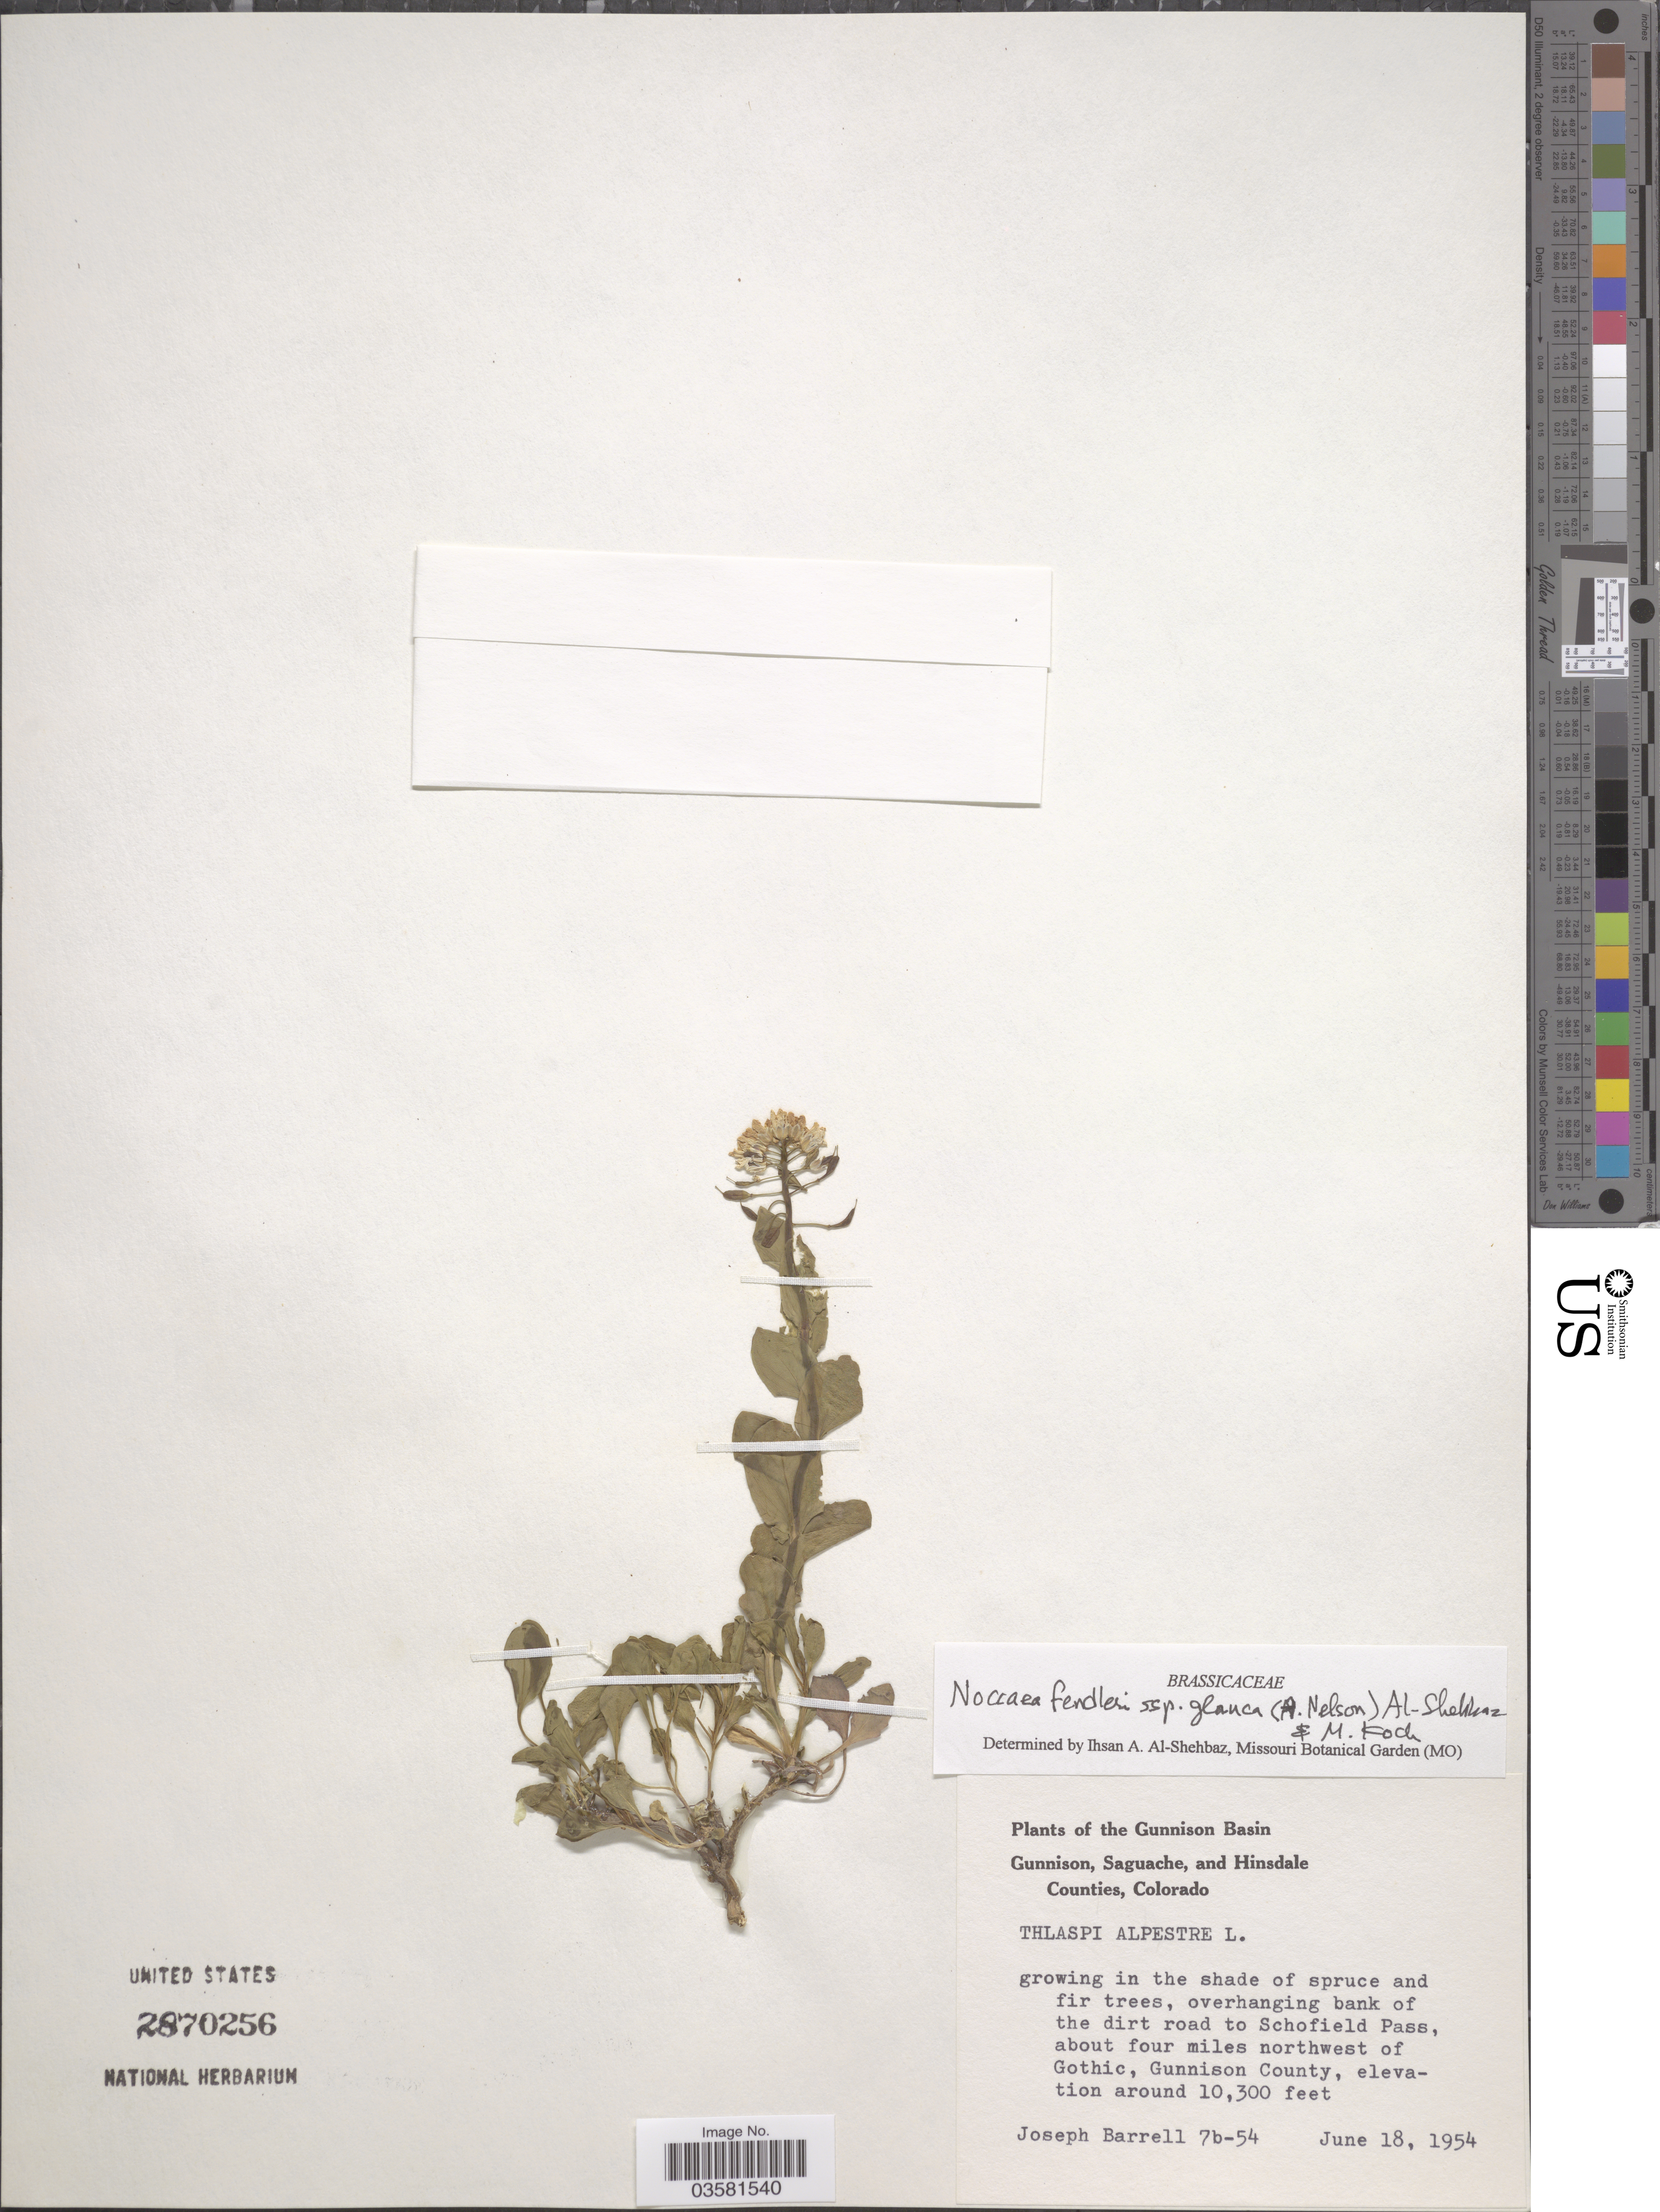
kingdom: Plantae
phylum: Tracheophyta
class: Magnoliopsida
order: Brassicales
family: Brassicaceae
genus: Thlaspi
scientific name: Thlaspi fendleri var. glaucum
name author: (A. Nelson) C.L. Hitchc.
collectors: J. Barrell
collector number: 7b-54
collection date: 1954-06-18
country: United States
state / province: Colorado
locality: The Gunnison Basin. Overhanging bank of the dirt road to Schofield Pass, about four miles northwest of Gothic, Gunnison County.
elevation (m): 3139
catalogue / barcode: US 2870256